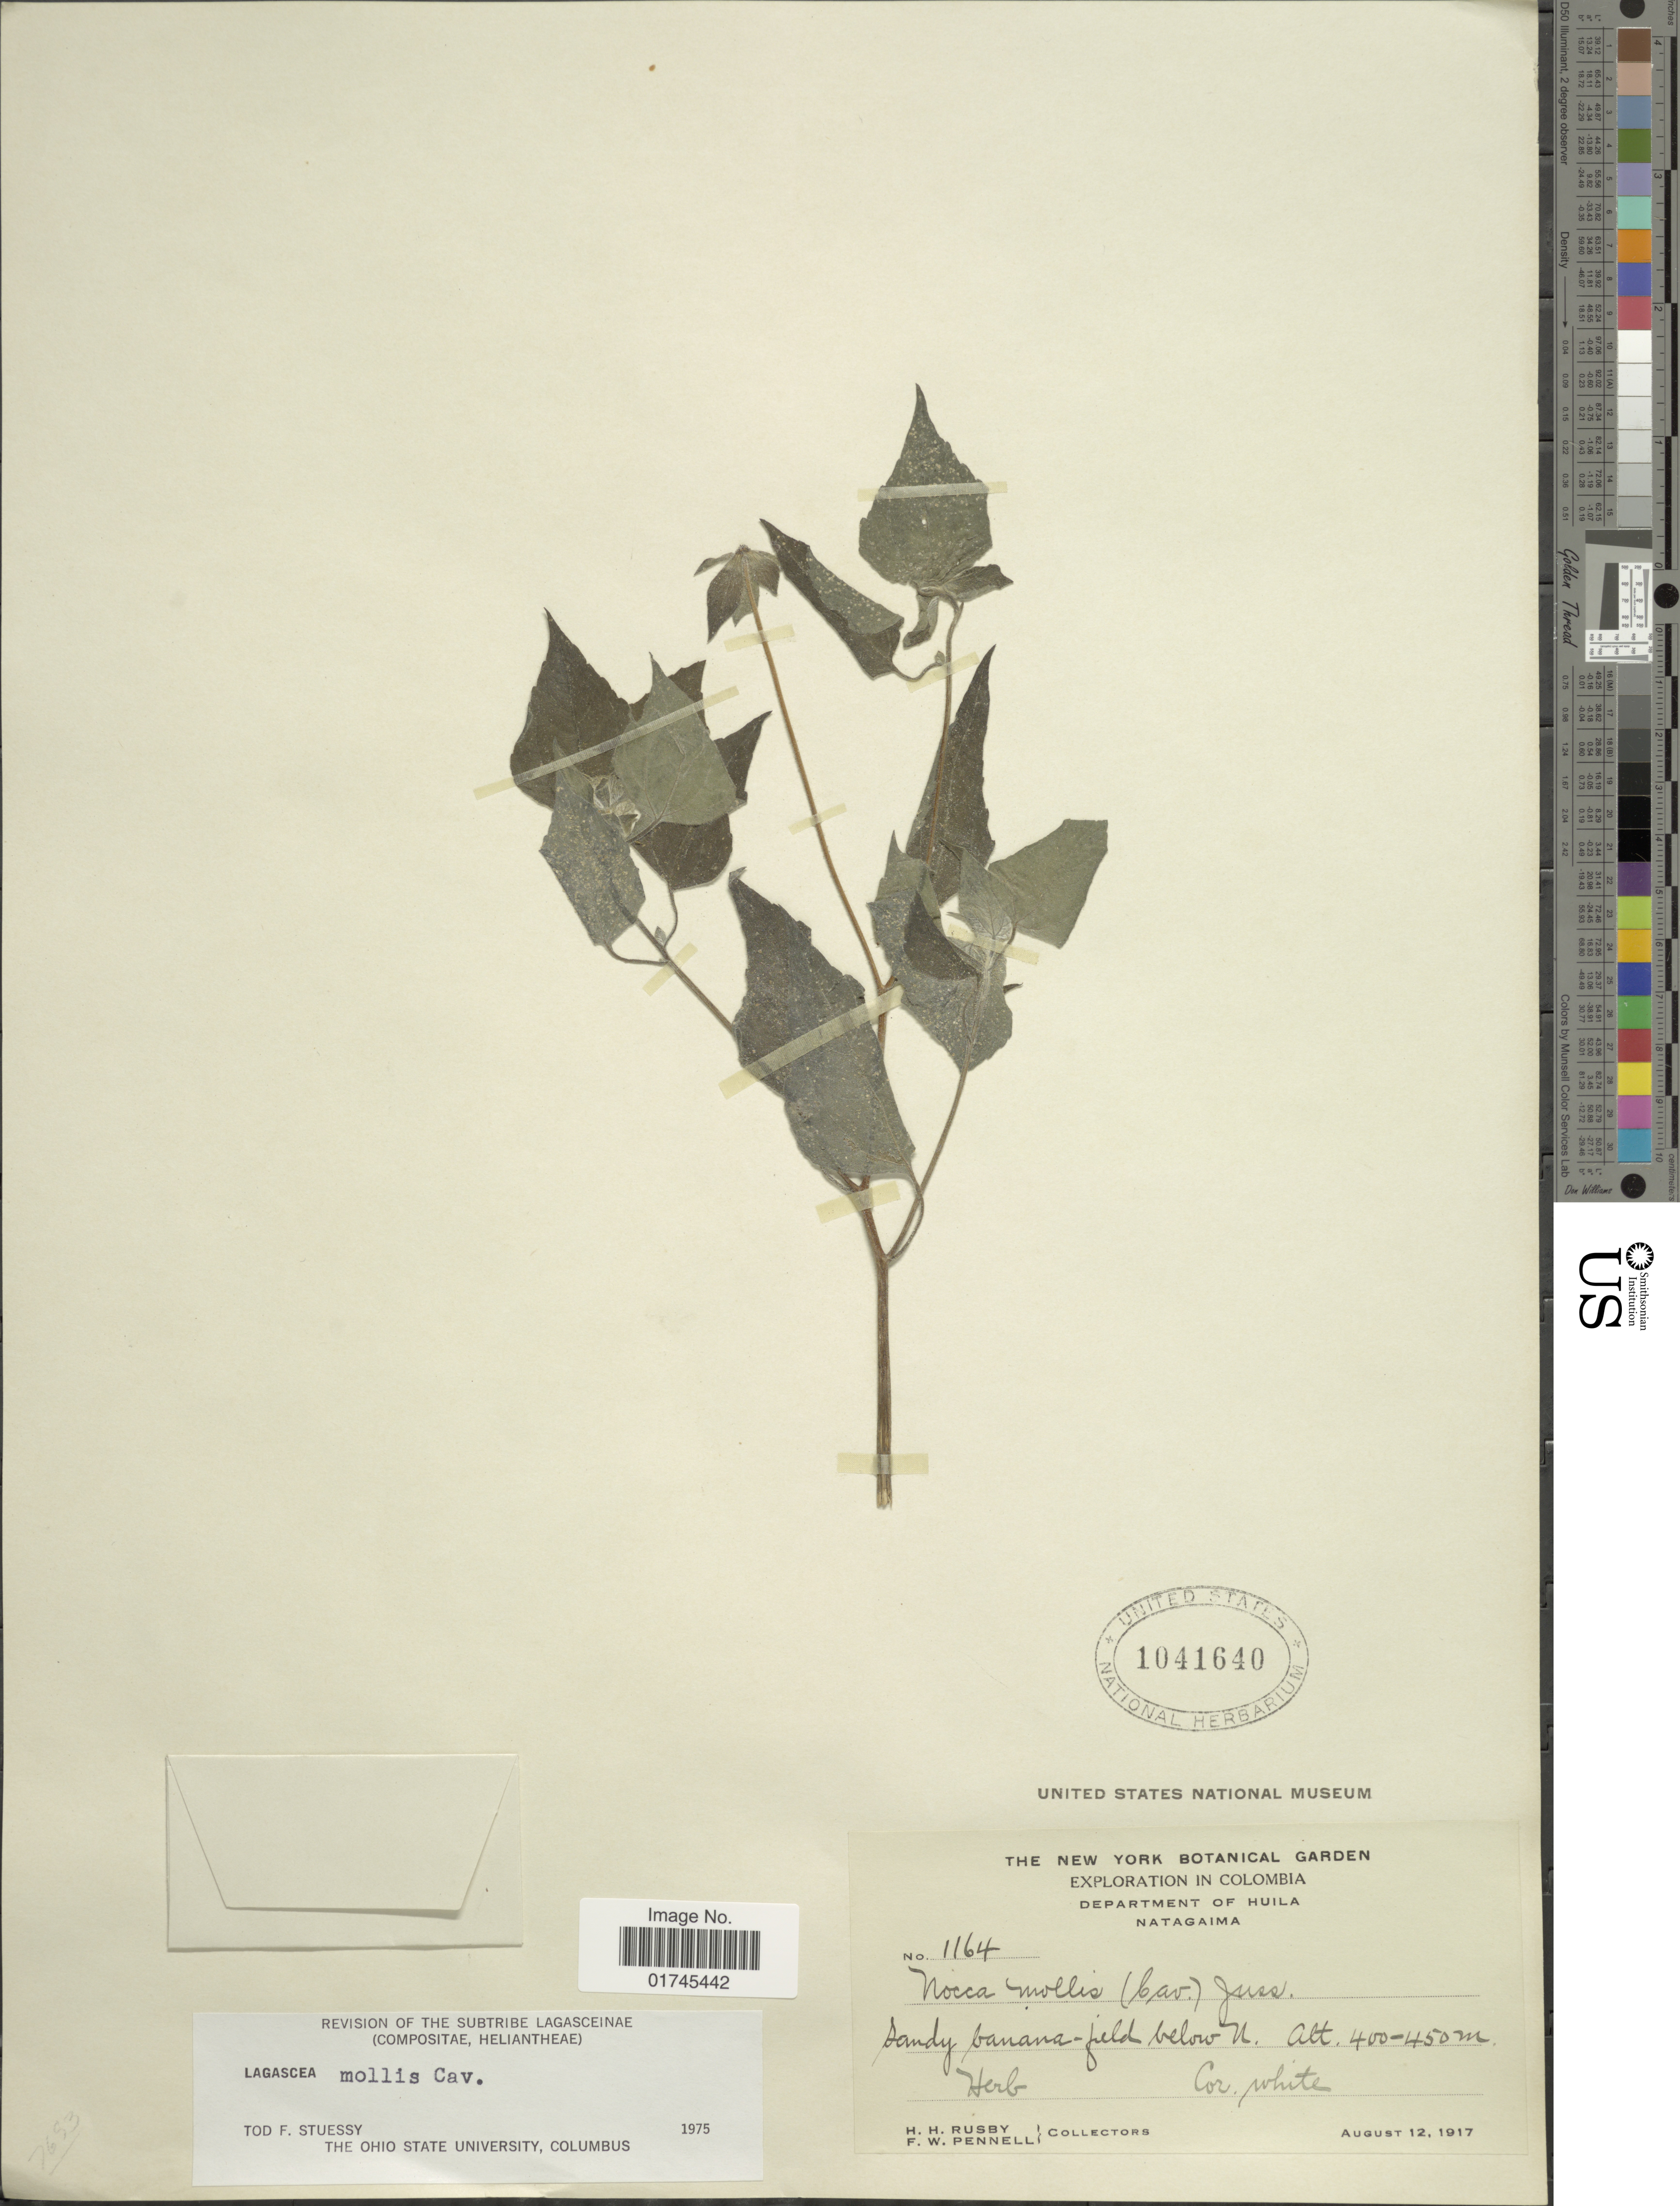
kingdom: Plantae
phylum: Tracheophyta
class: Magnoliopsida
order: Asterales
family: Asteraceae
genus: Lagascea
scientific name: Lagascea mollis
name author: Cav.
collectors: H. H. Rusby & F. W. Pennell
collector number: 1164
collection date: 1917-08-12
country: Colombia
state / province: Huila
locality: Sandy banana-field below Natagaima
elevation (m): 400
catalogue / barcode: US 1041640